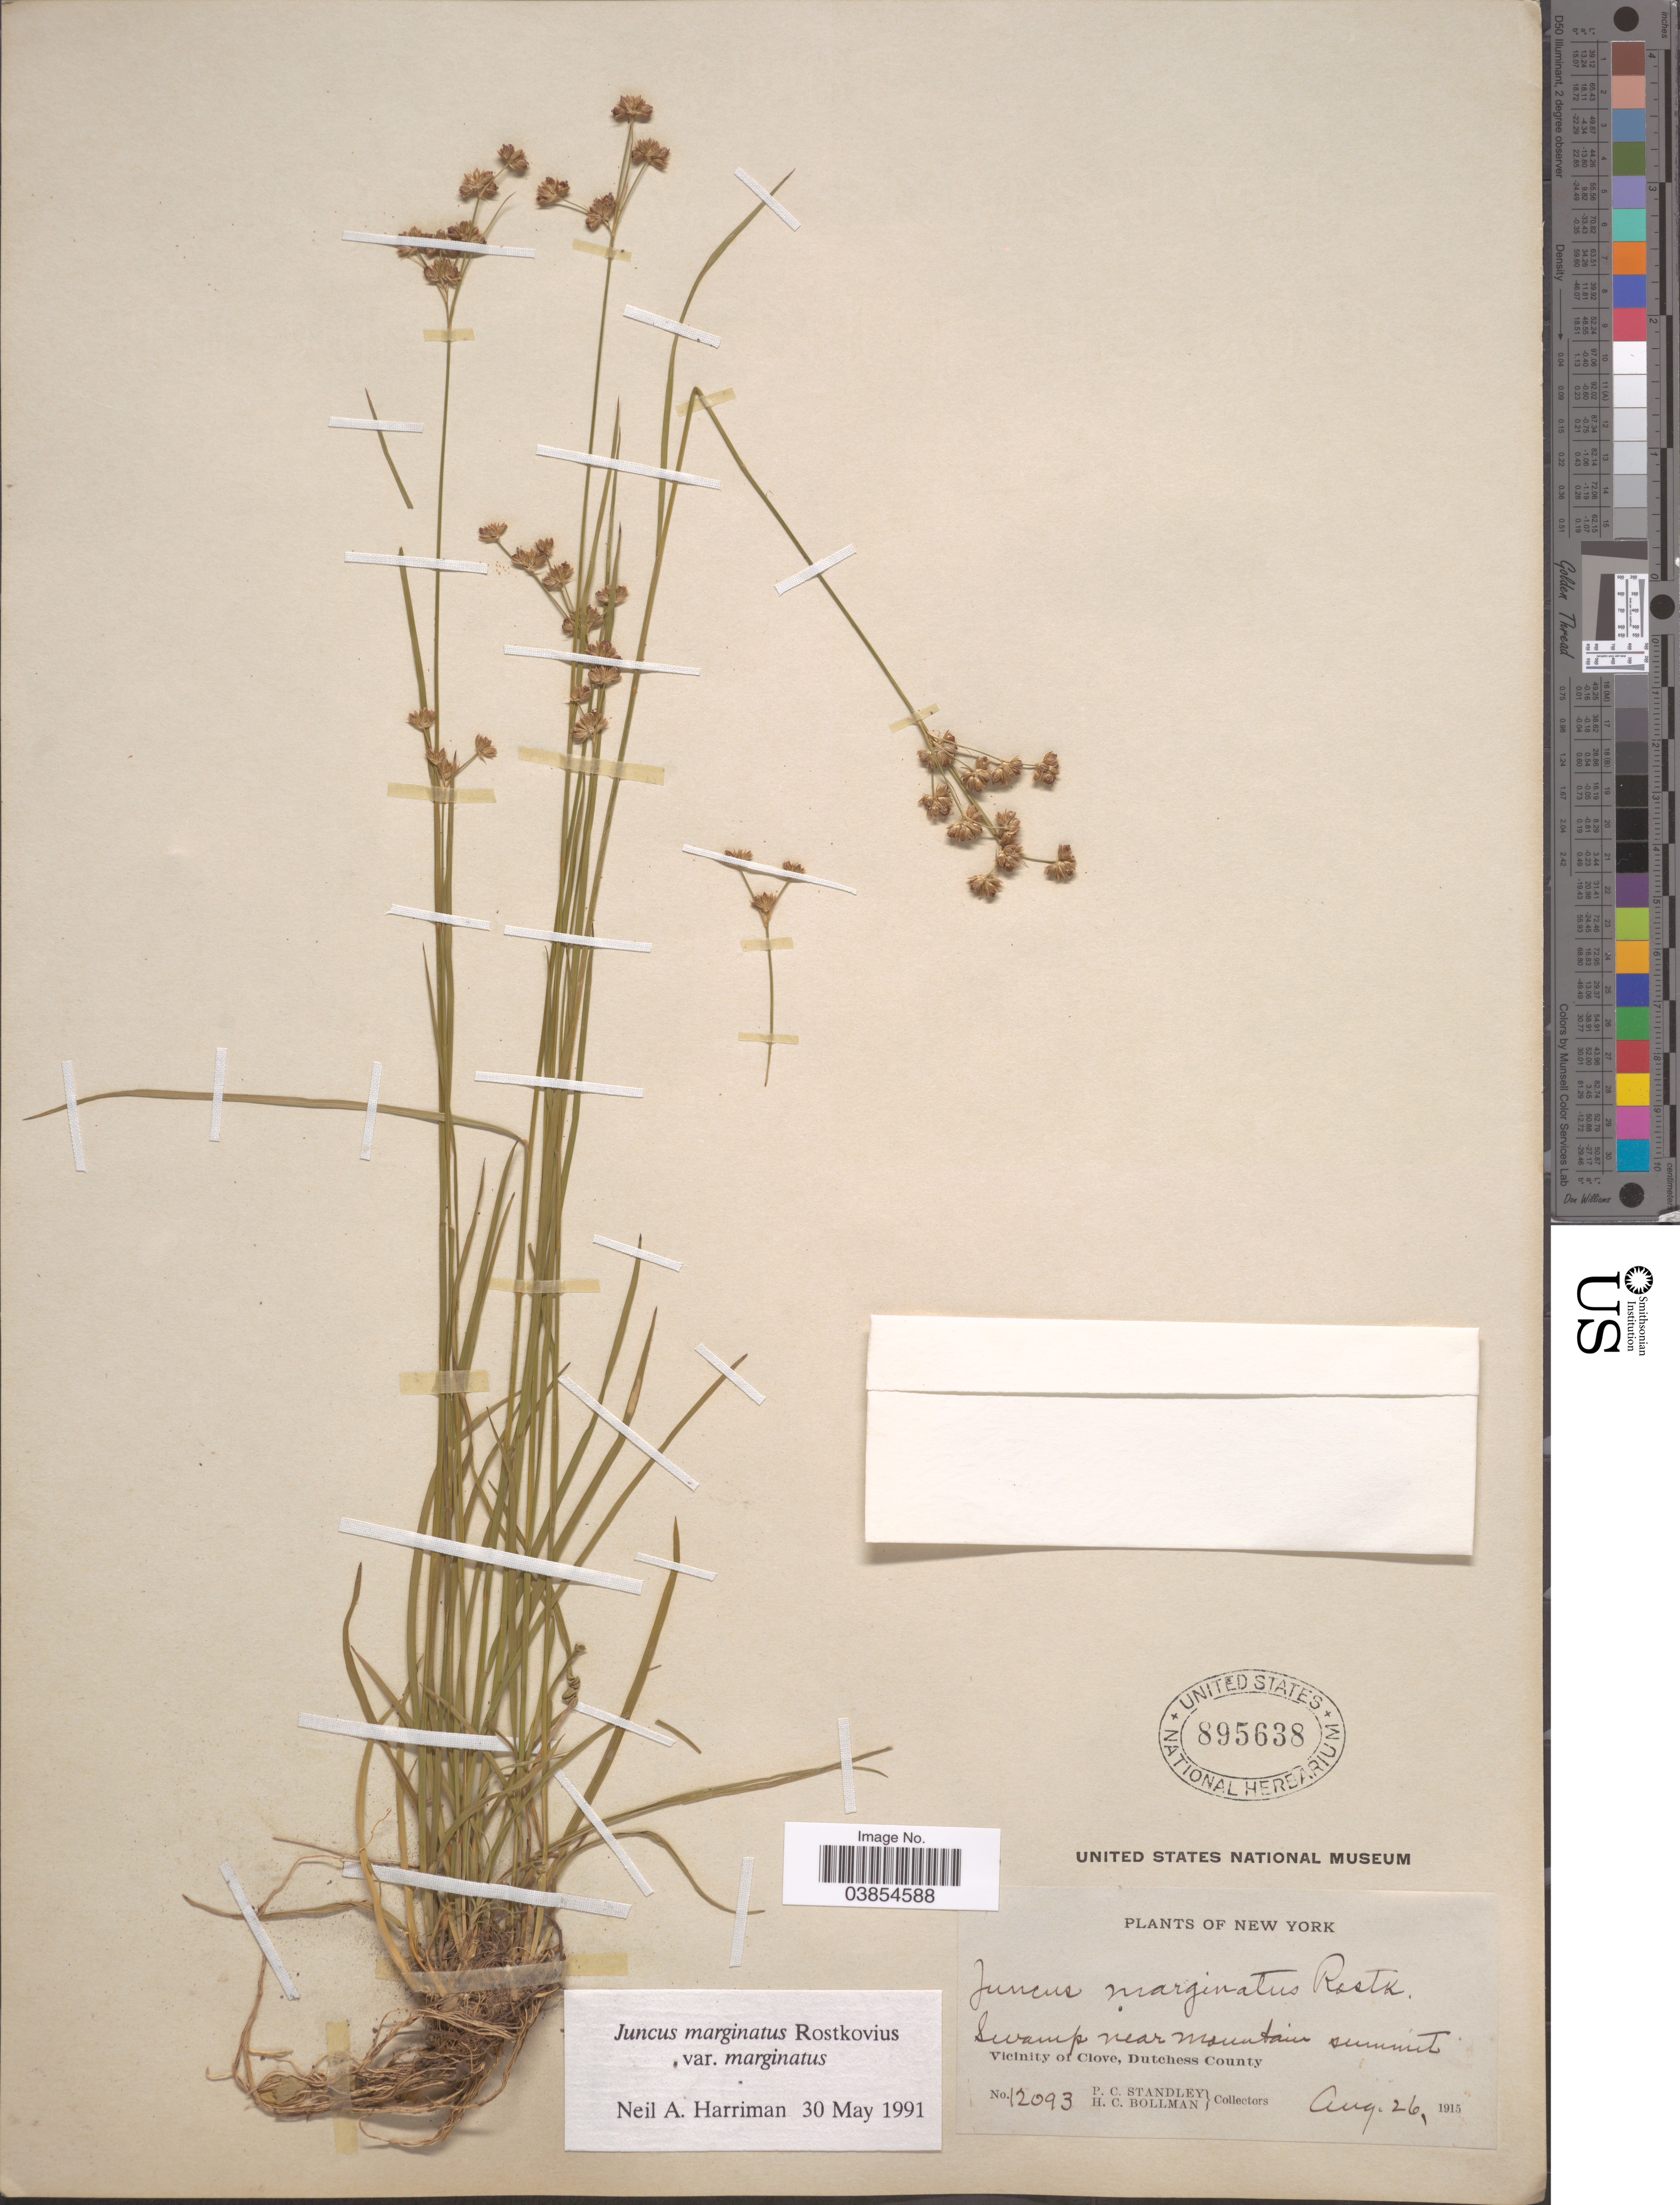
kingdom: Plantae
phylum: Tracheophyta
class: Liliopsida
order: Poales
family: Juncaceae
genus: Juncus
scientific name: Juncus marginatus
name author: Rostk.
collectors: P. C. Standley & H. C. Bollman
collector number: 12093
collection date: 1915-08-26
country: United States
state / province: New York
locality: Swamp near mountain summit. Vicinity of Clove, Dutchess County.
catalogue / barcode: US 895638